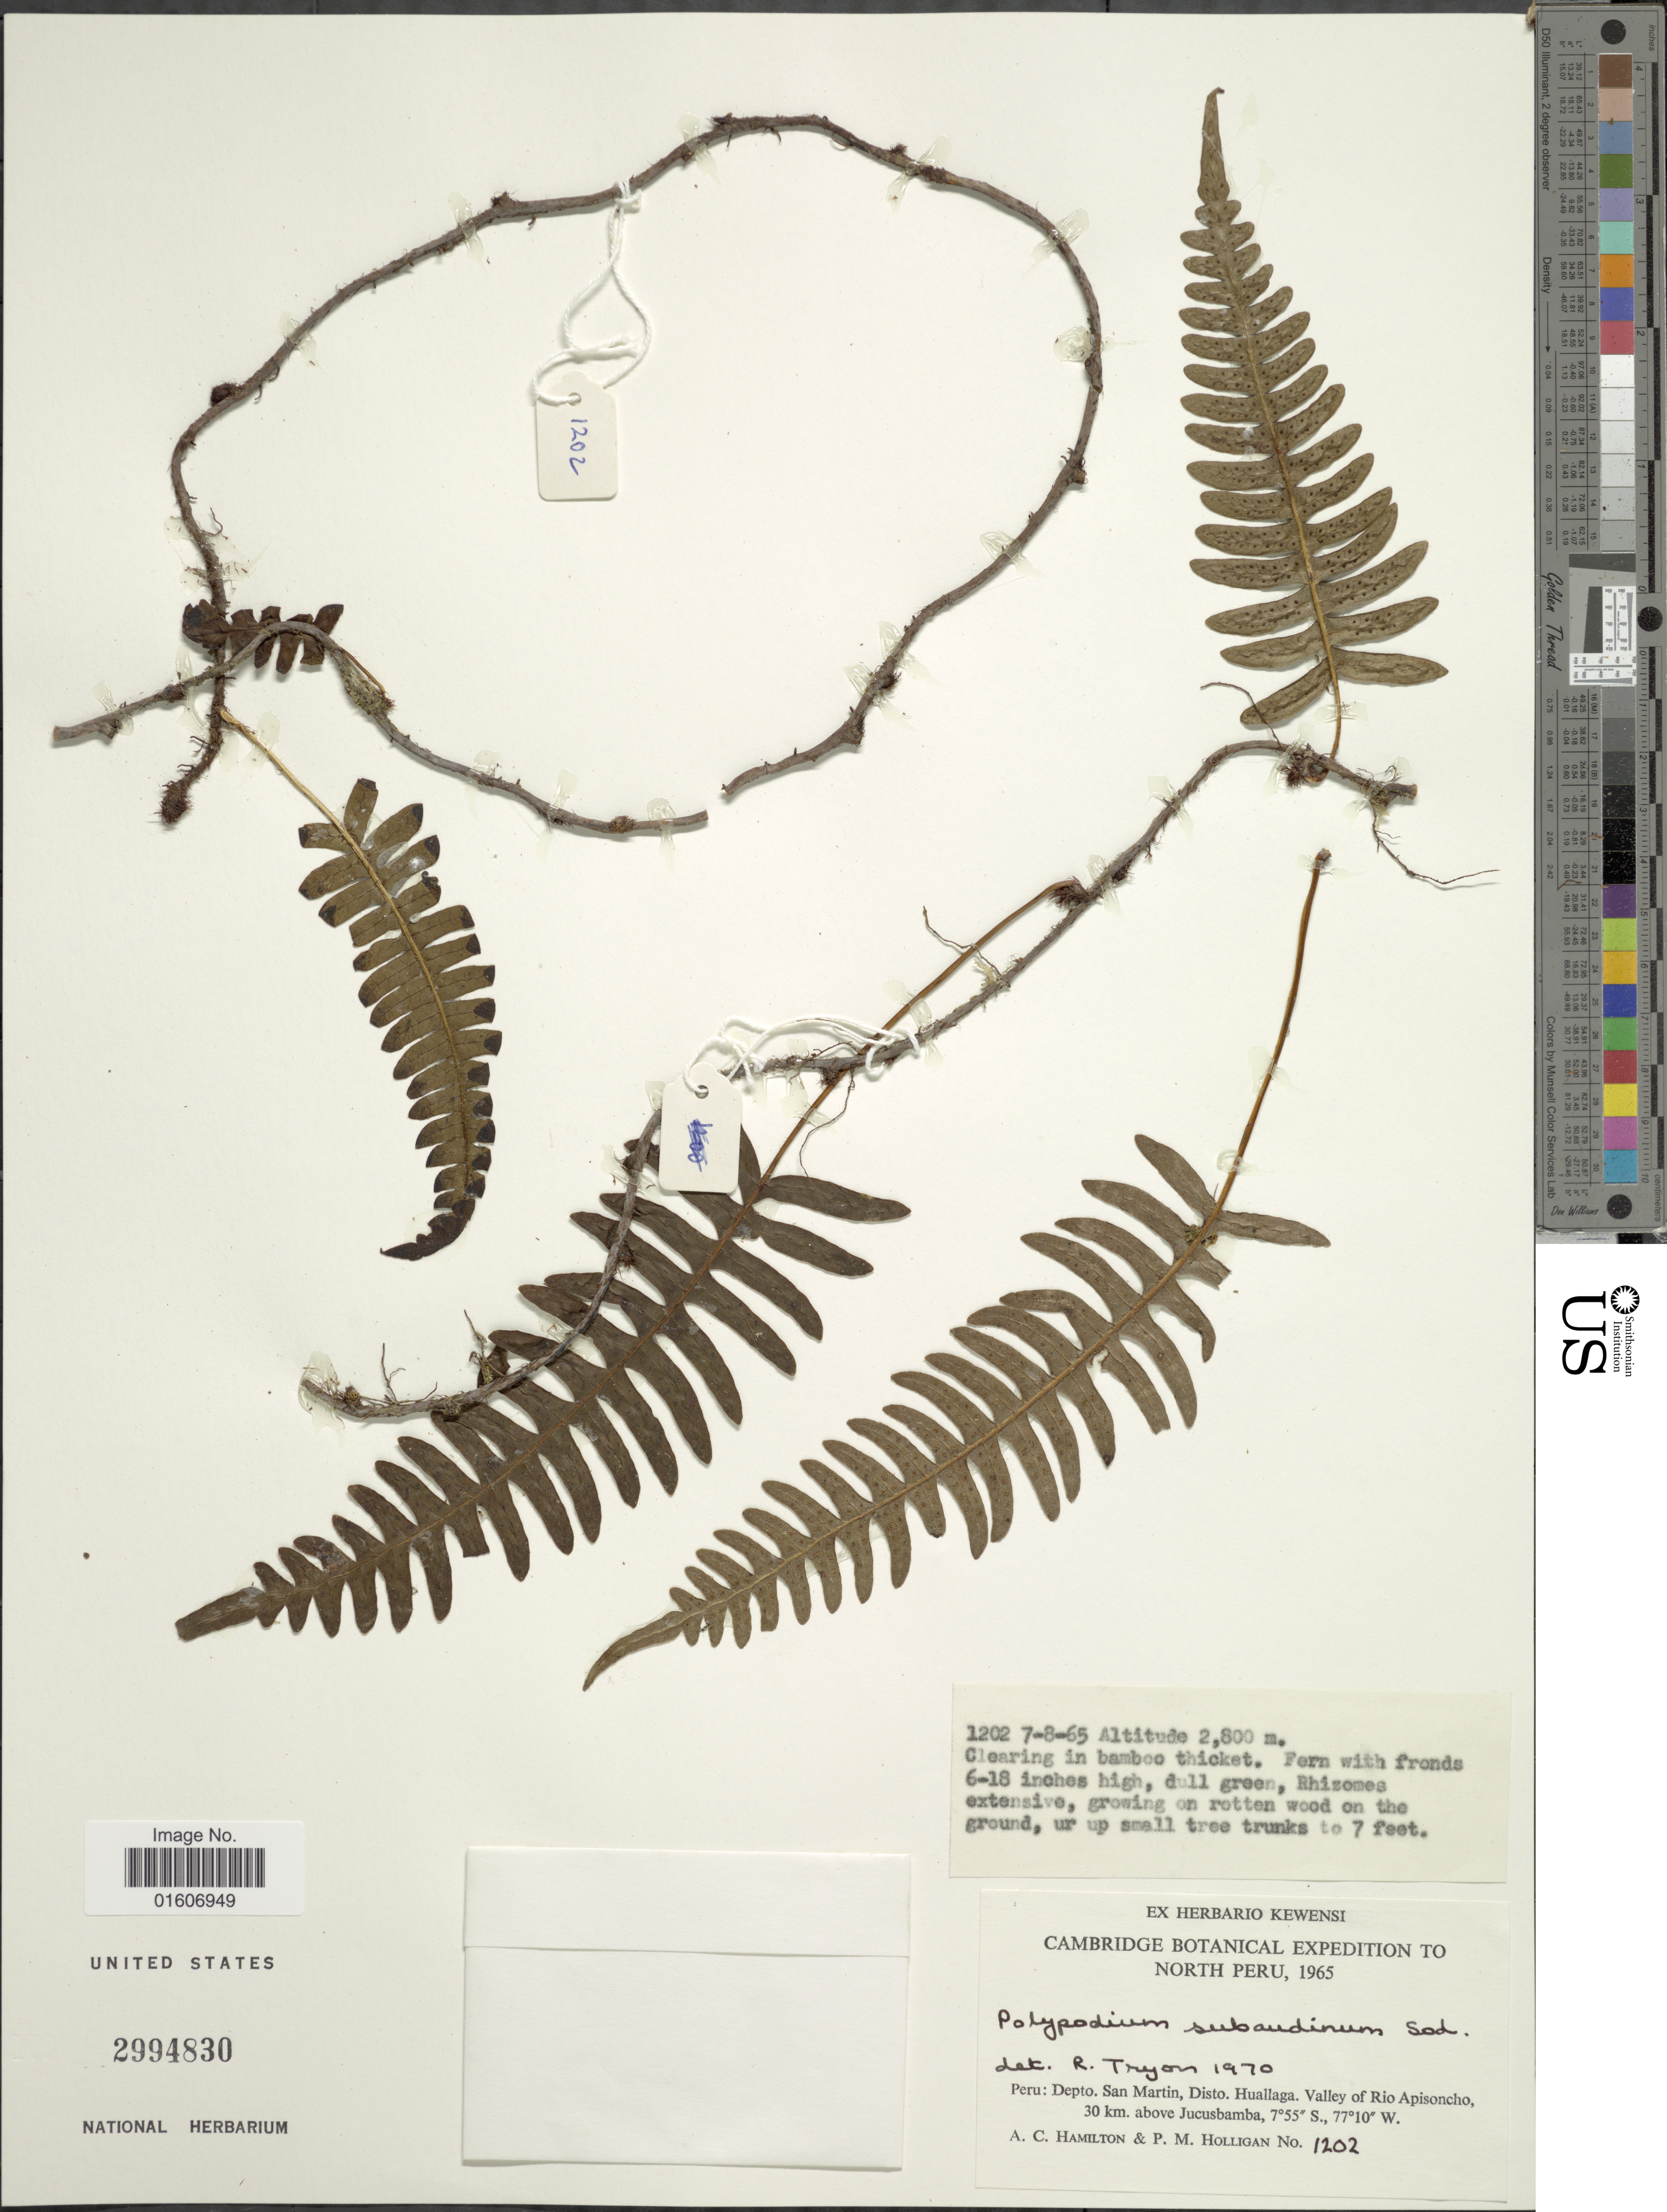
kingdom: Plantae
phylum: Tracheophyta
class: Polypodiopsida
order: Polypodiales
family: Polypodiaceae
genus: Serpocaulon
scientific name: Serpocaulon subandinum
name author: (Sod.) A.R. Sm.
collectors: A. Hamilton & P. Holligan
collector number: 1202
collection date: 1965-08-07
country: Peru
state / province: San Martín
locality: Depto. San Martin, Disto. Huallaga, Valley of Rio Apisocho, 30 km. above Jucusbamba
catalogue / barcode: US 2994830